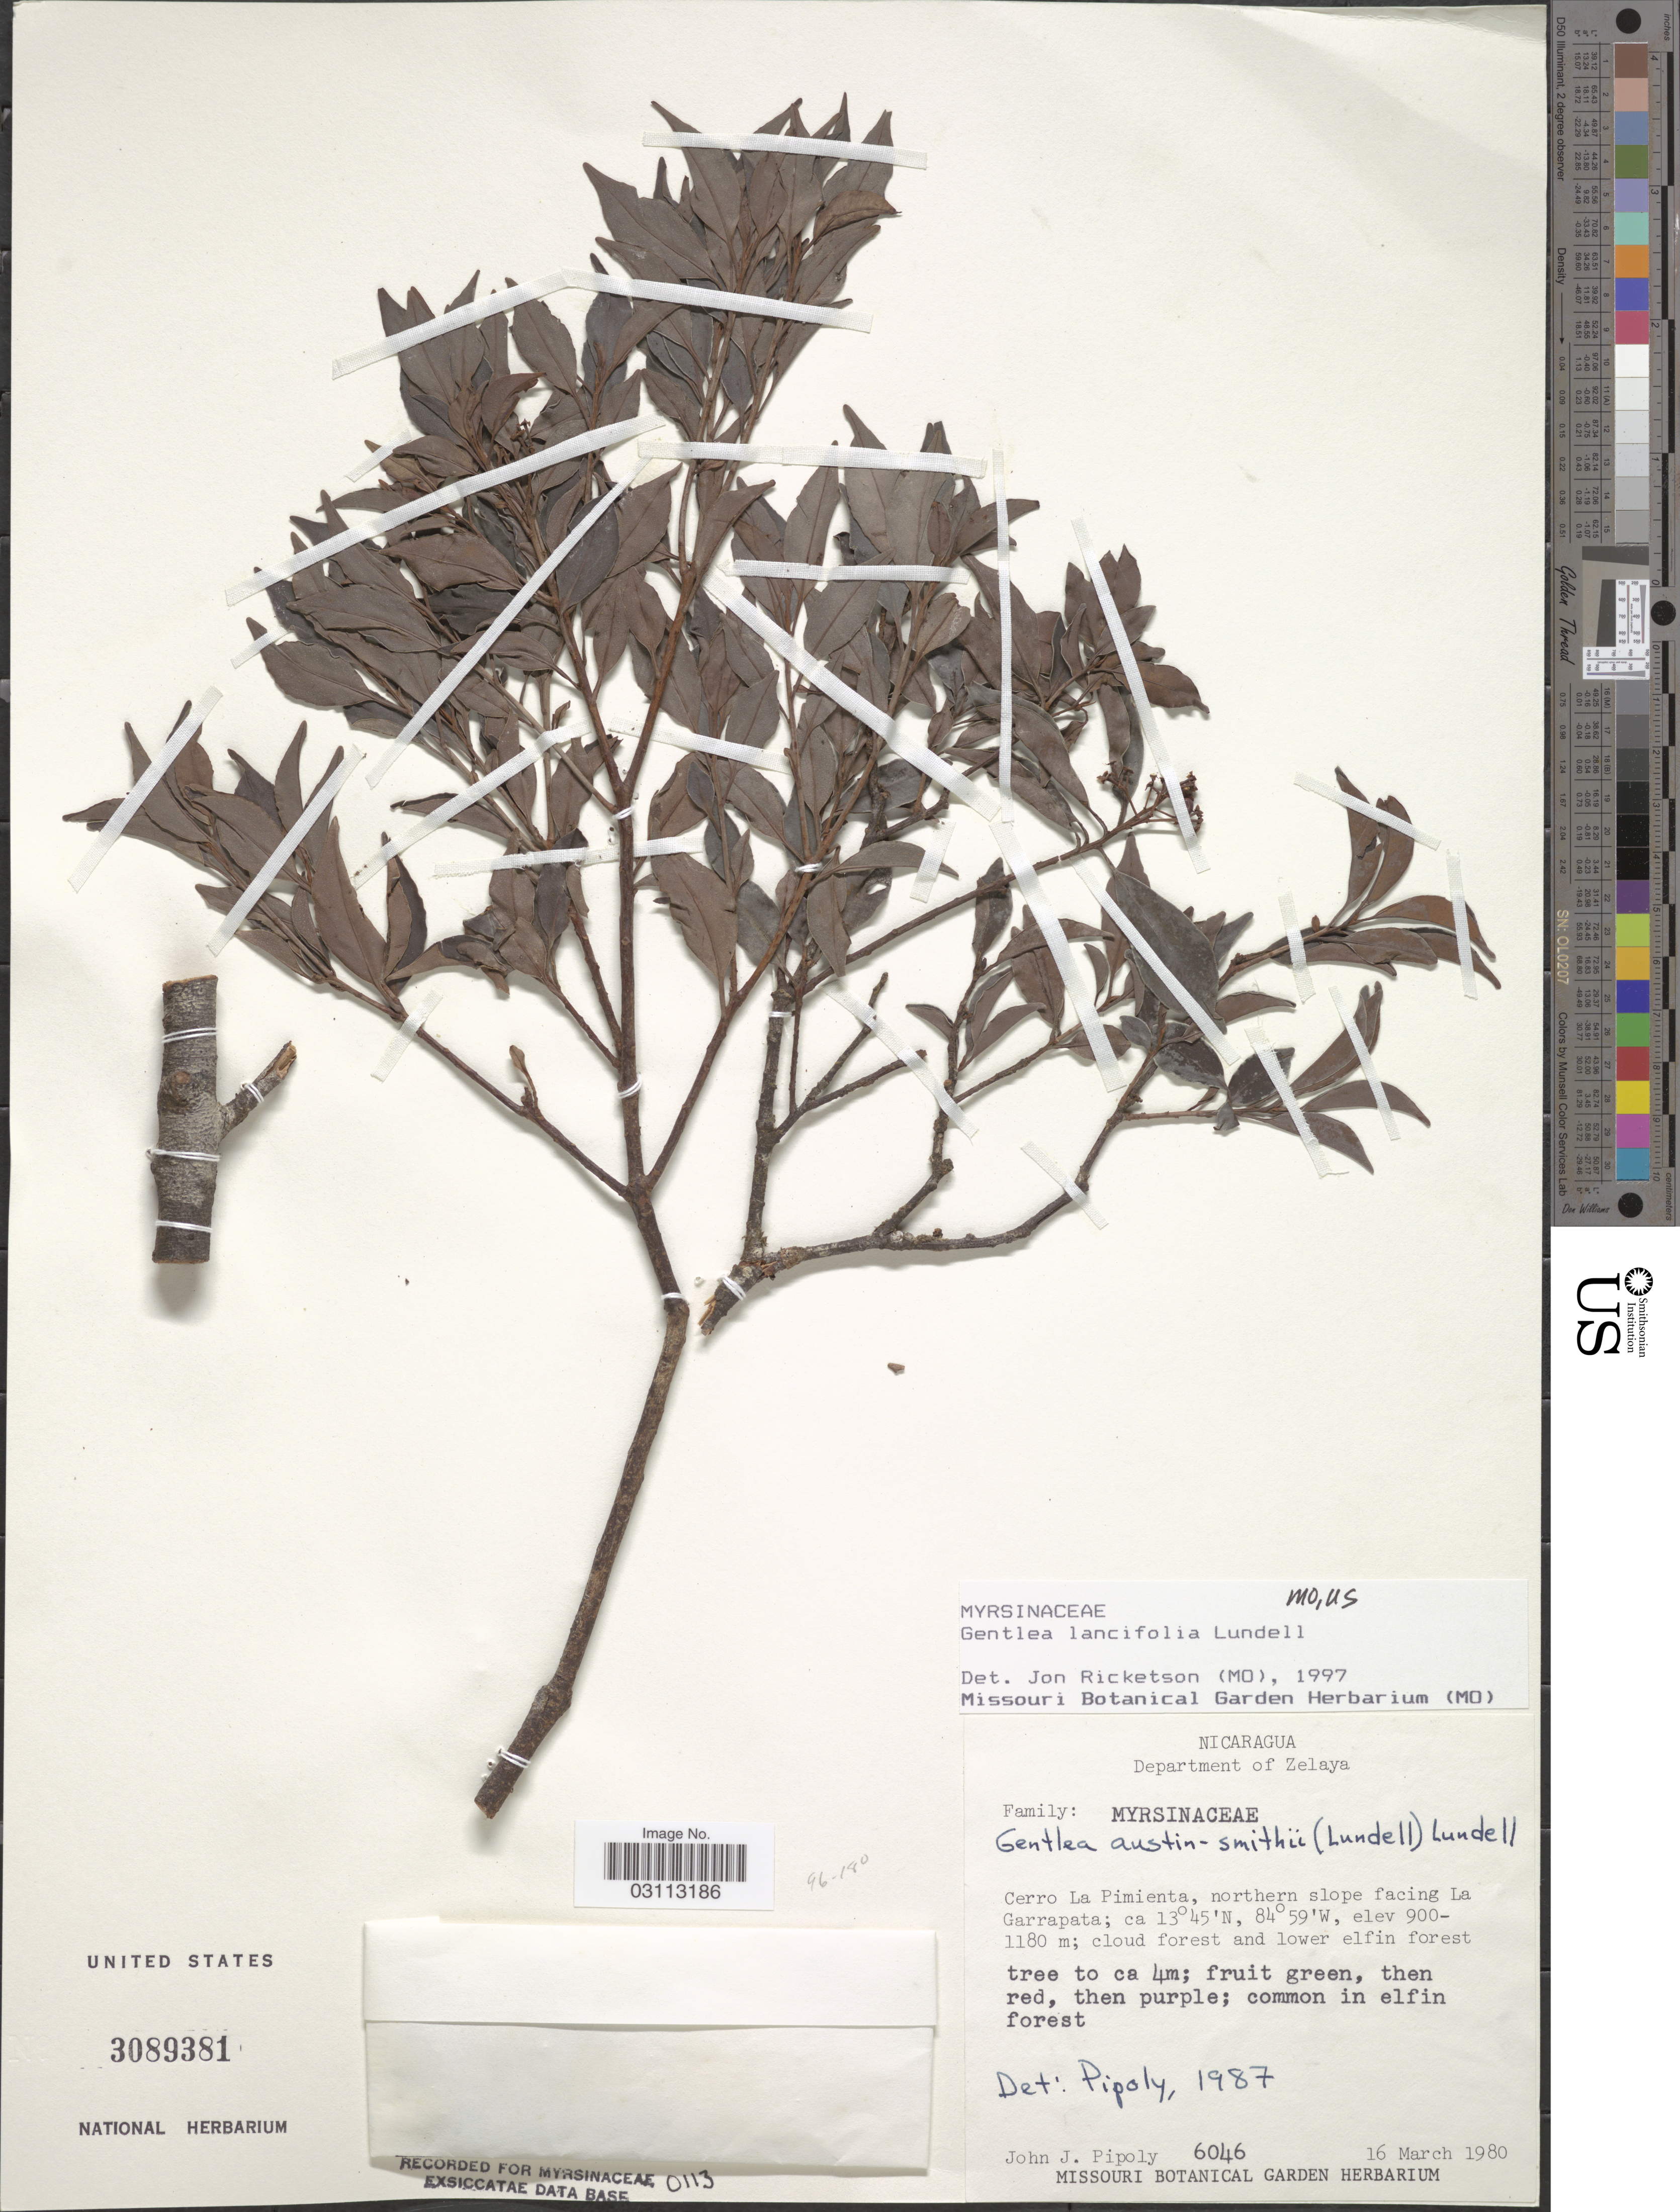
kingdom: Plantae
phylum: Tracheophyta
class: Magnoliopsida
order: Ericales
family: Primulaceae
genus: Gentlea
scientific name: Gentlea lancifolia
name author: Lundell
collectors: J. J. Pipoly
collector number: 6046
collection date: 1980-03-16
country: Nicaragua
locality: Department of Zelaya. Cerro La Pimienta, northern slope facing La Garrapata.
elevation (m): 900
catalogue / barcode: US 3089381